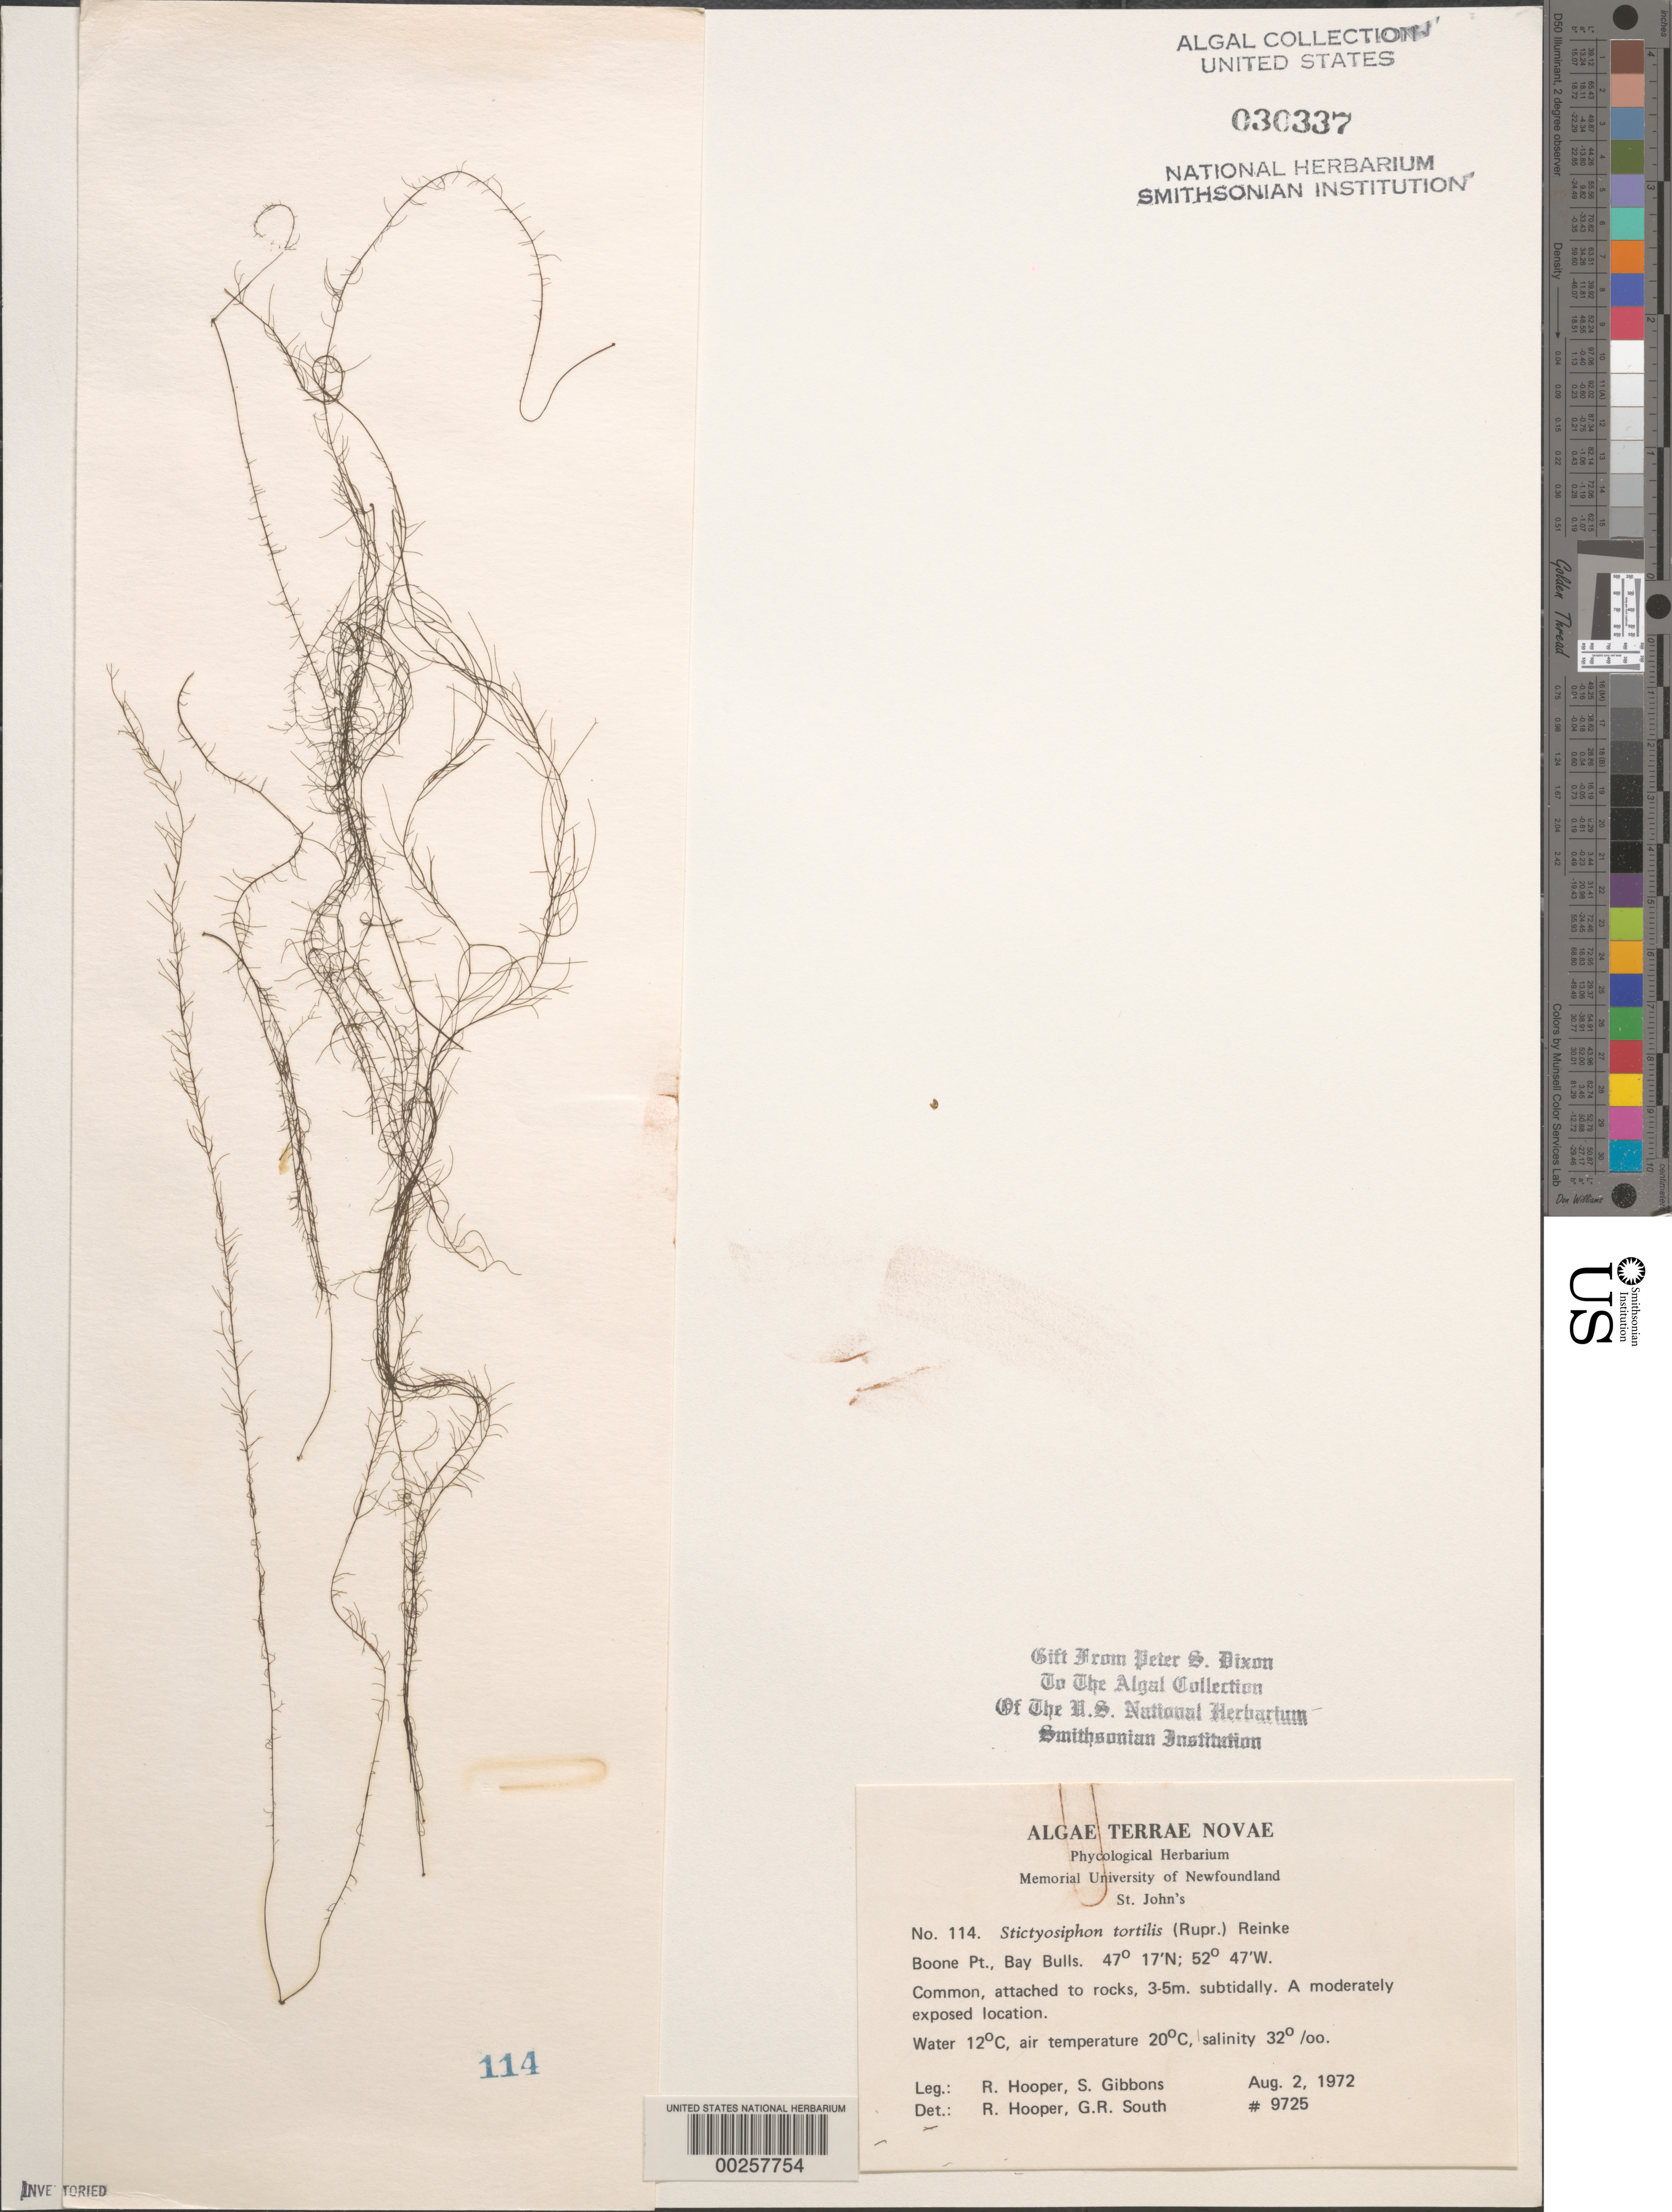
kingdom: Chromista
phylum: Ochrophyta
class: Phaeophyceae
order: Ectocarpales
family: Chordariaceae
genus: Stictyosiphon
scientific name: Stictyosiphon tortilis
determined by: Hooper, R. G.; South, G. R.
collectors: R. G. Hooper & S. Gibbons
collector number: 9725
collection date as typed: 02 Aug 1972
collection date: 1972-08-02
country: Canada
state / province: Newfoundland and Labrador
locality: Boone Point, Bay Bulls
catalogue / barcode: US 30337